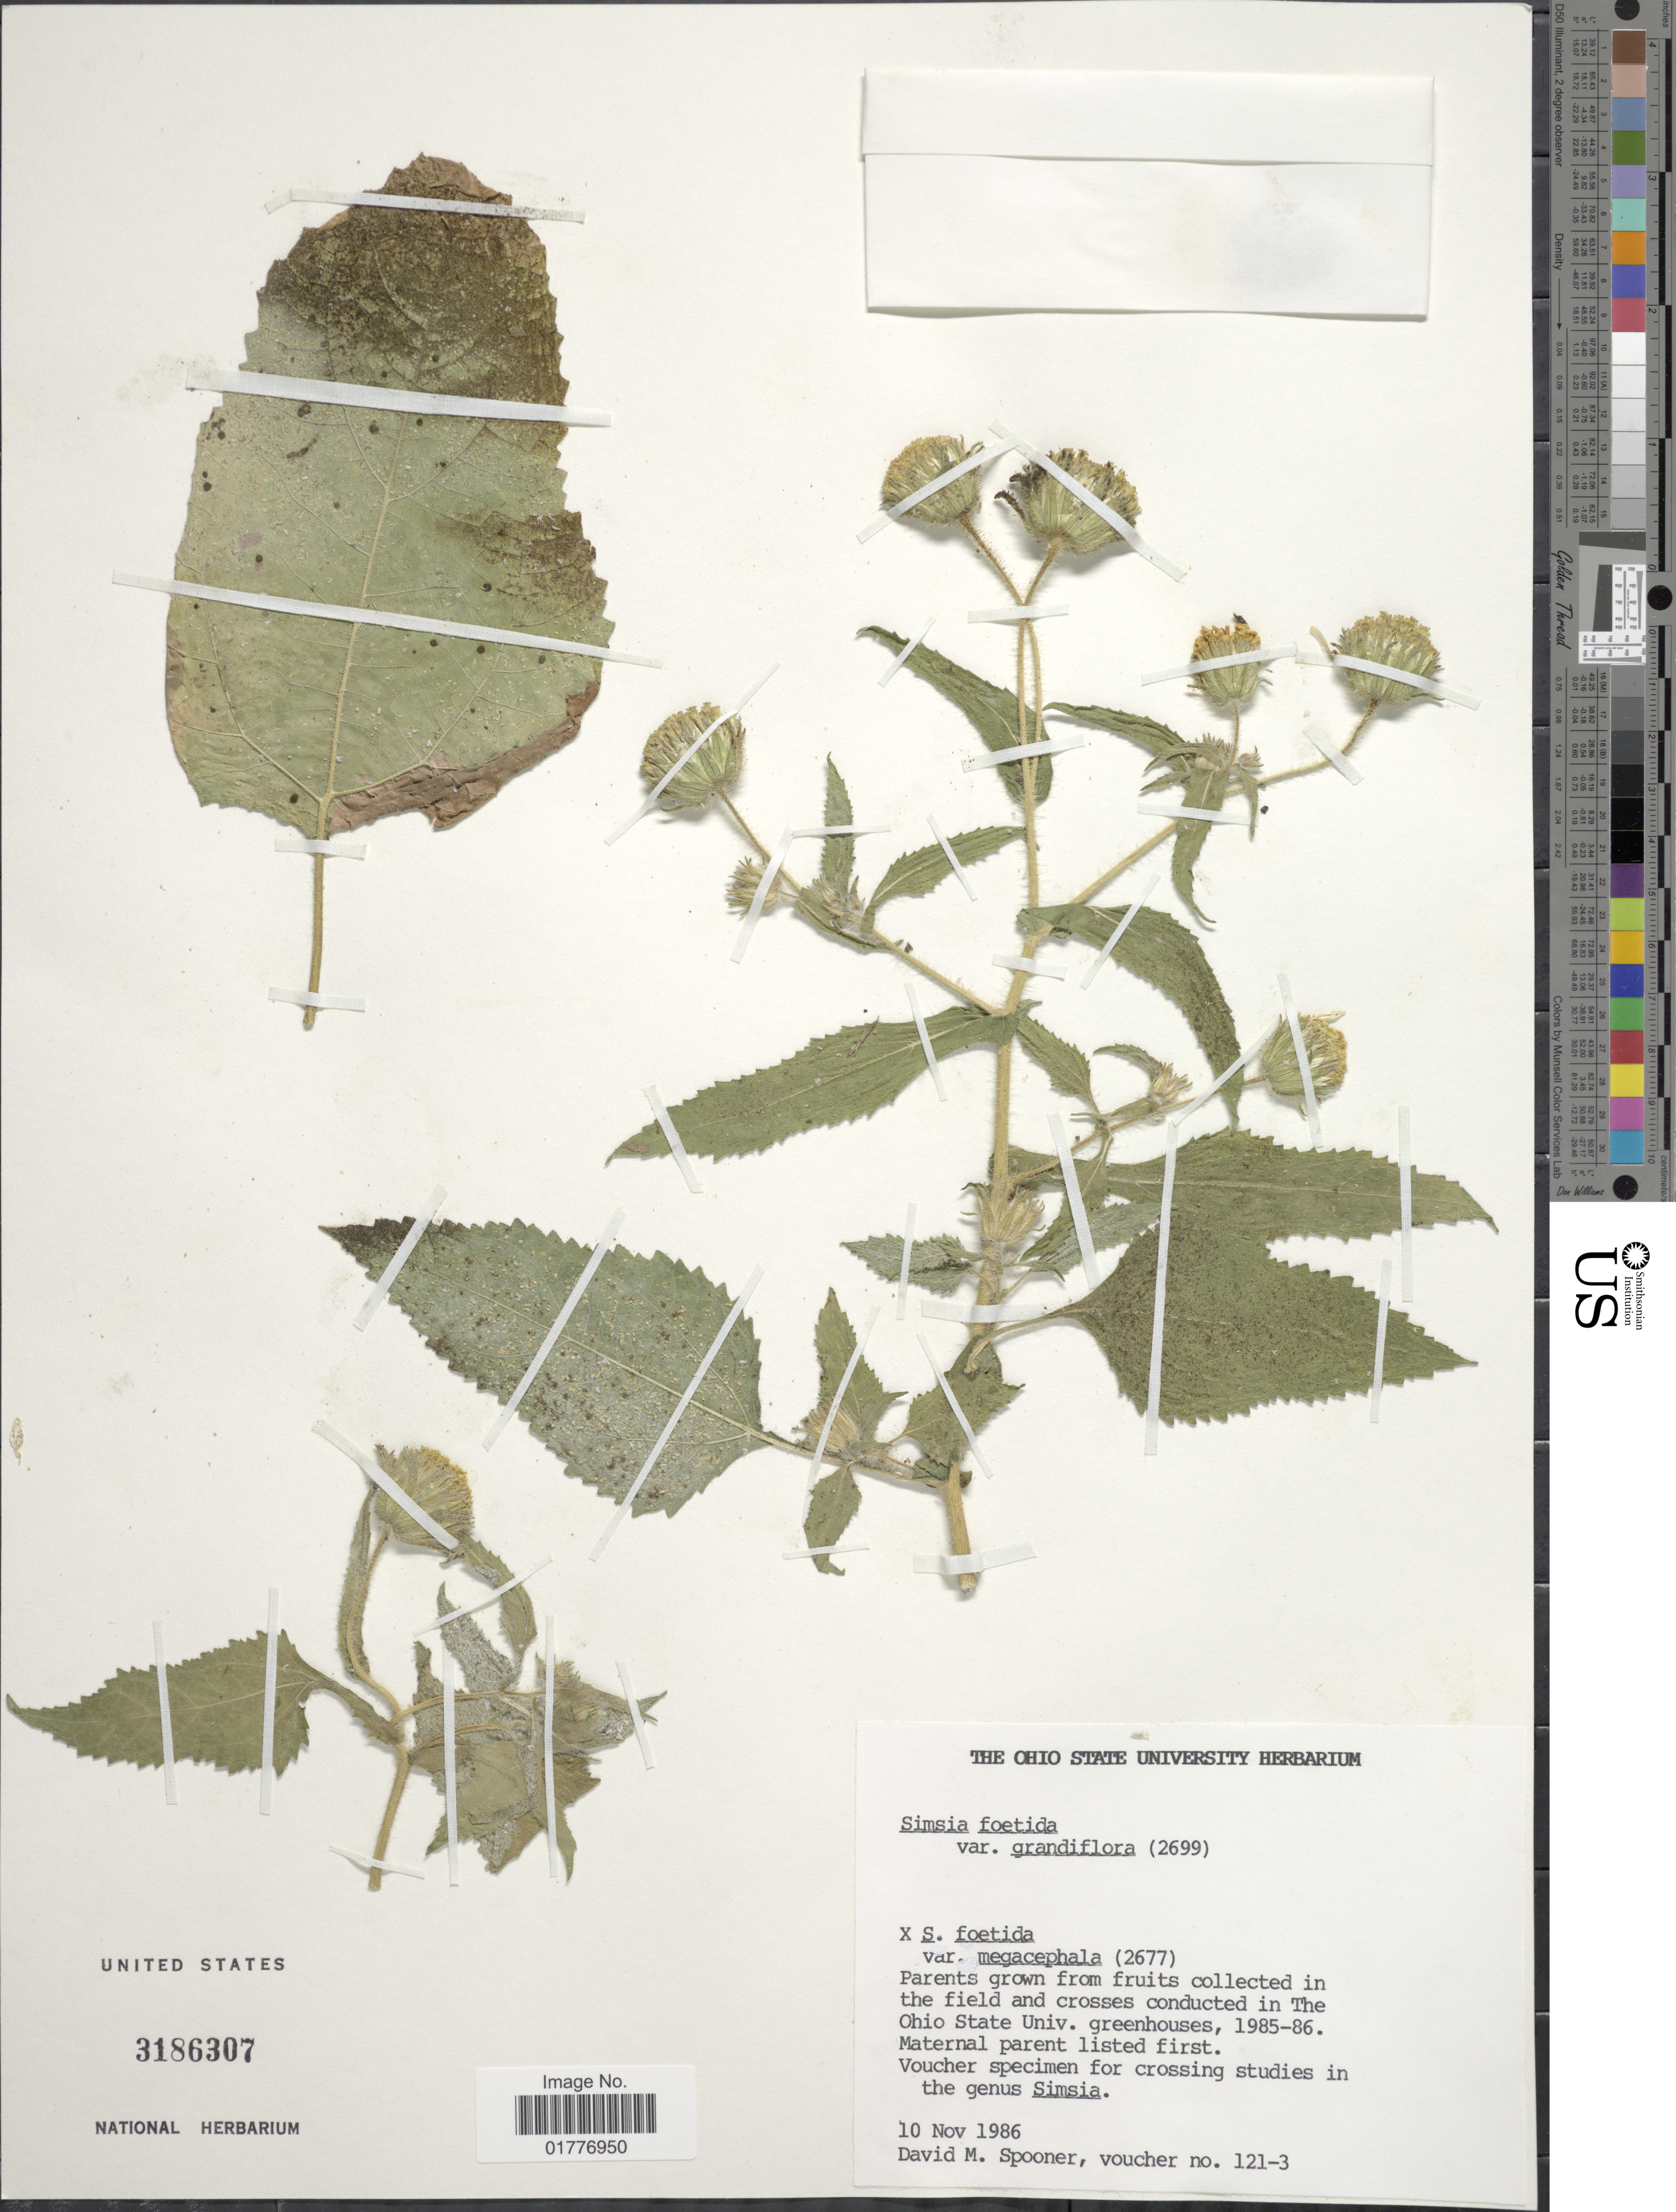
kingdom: Plantae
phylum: Tracheophyta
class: Magnoliopsida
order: Asterales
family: Asteraceae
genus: Simsia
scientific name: Simsia foetida var. grandiflora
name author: (Benth.) D.M. Spooner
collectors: D. Spooner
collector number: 121-3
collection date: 1986-11-10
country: United States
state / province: Ohio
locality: In the field and crosses conducted in The Ohio State Univ. greenhouses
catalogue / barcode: US 3186307